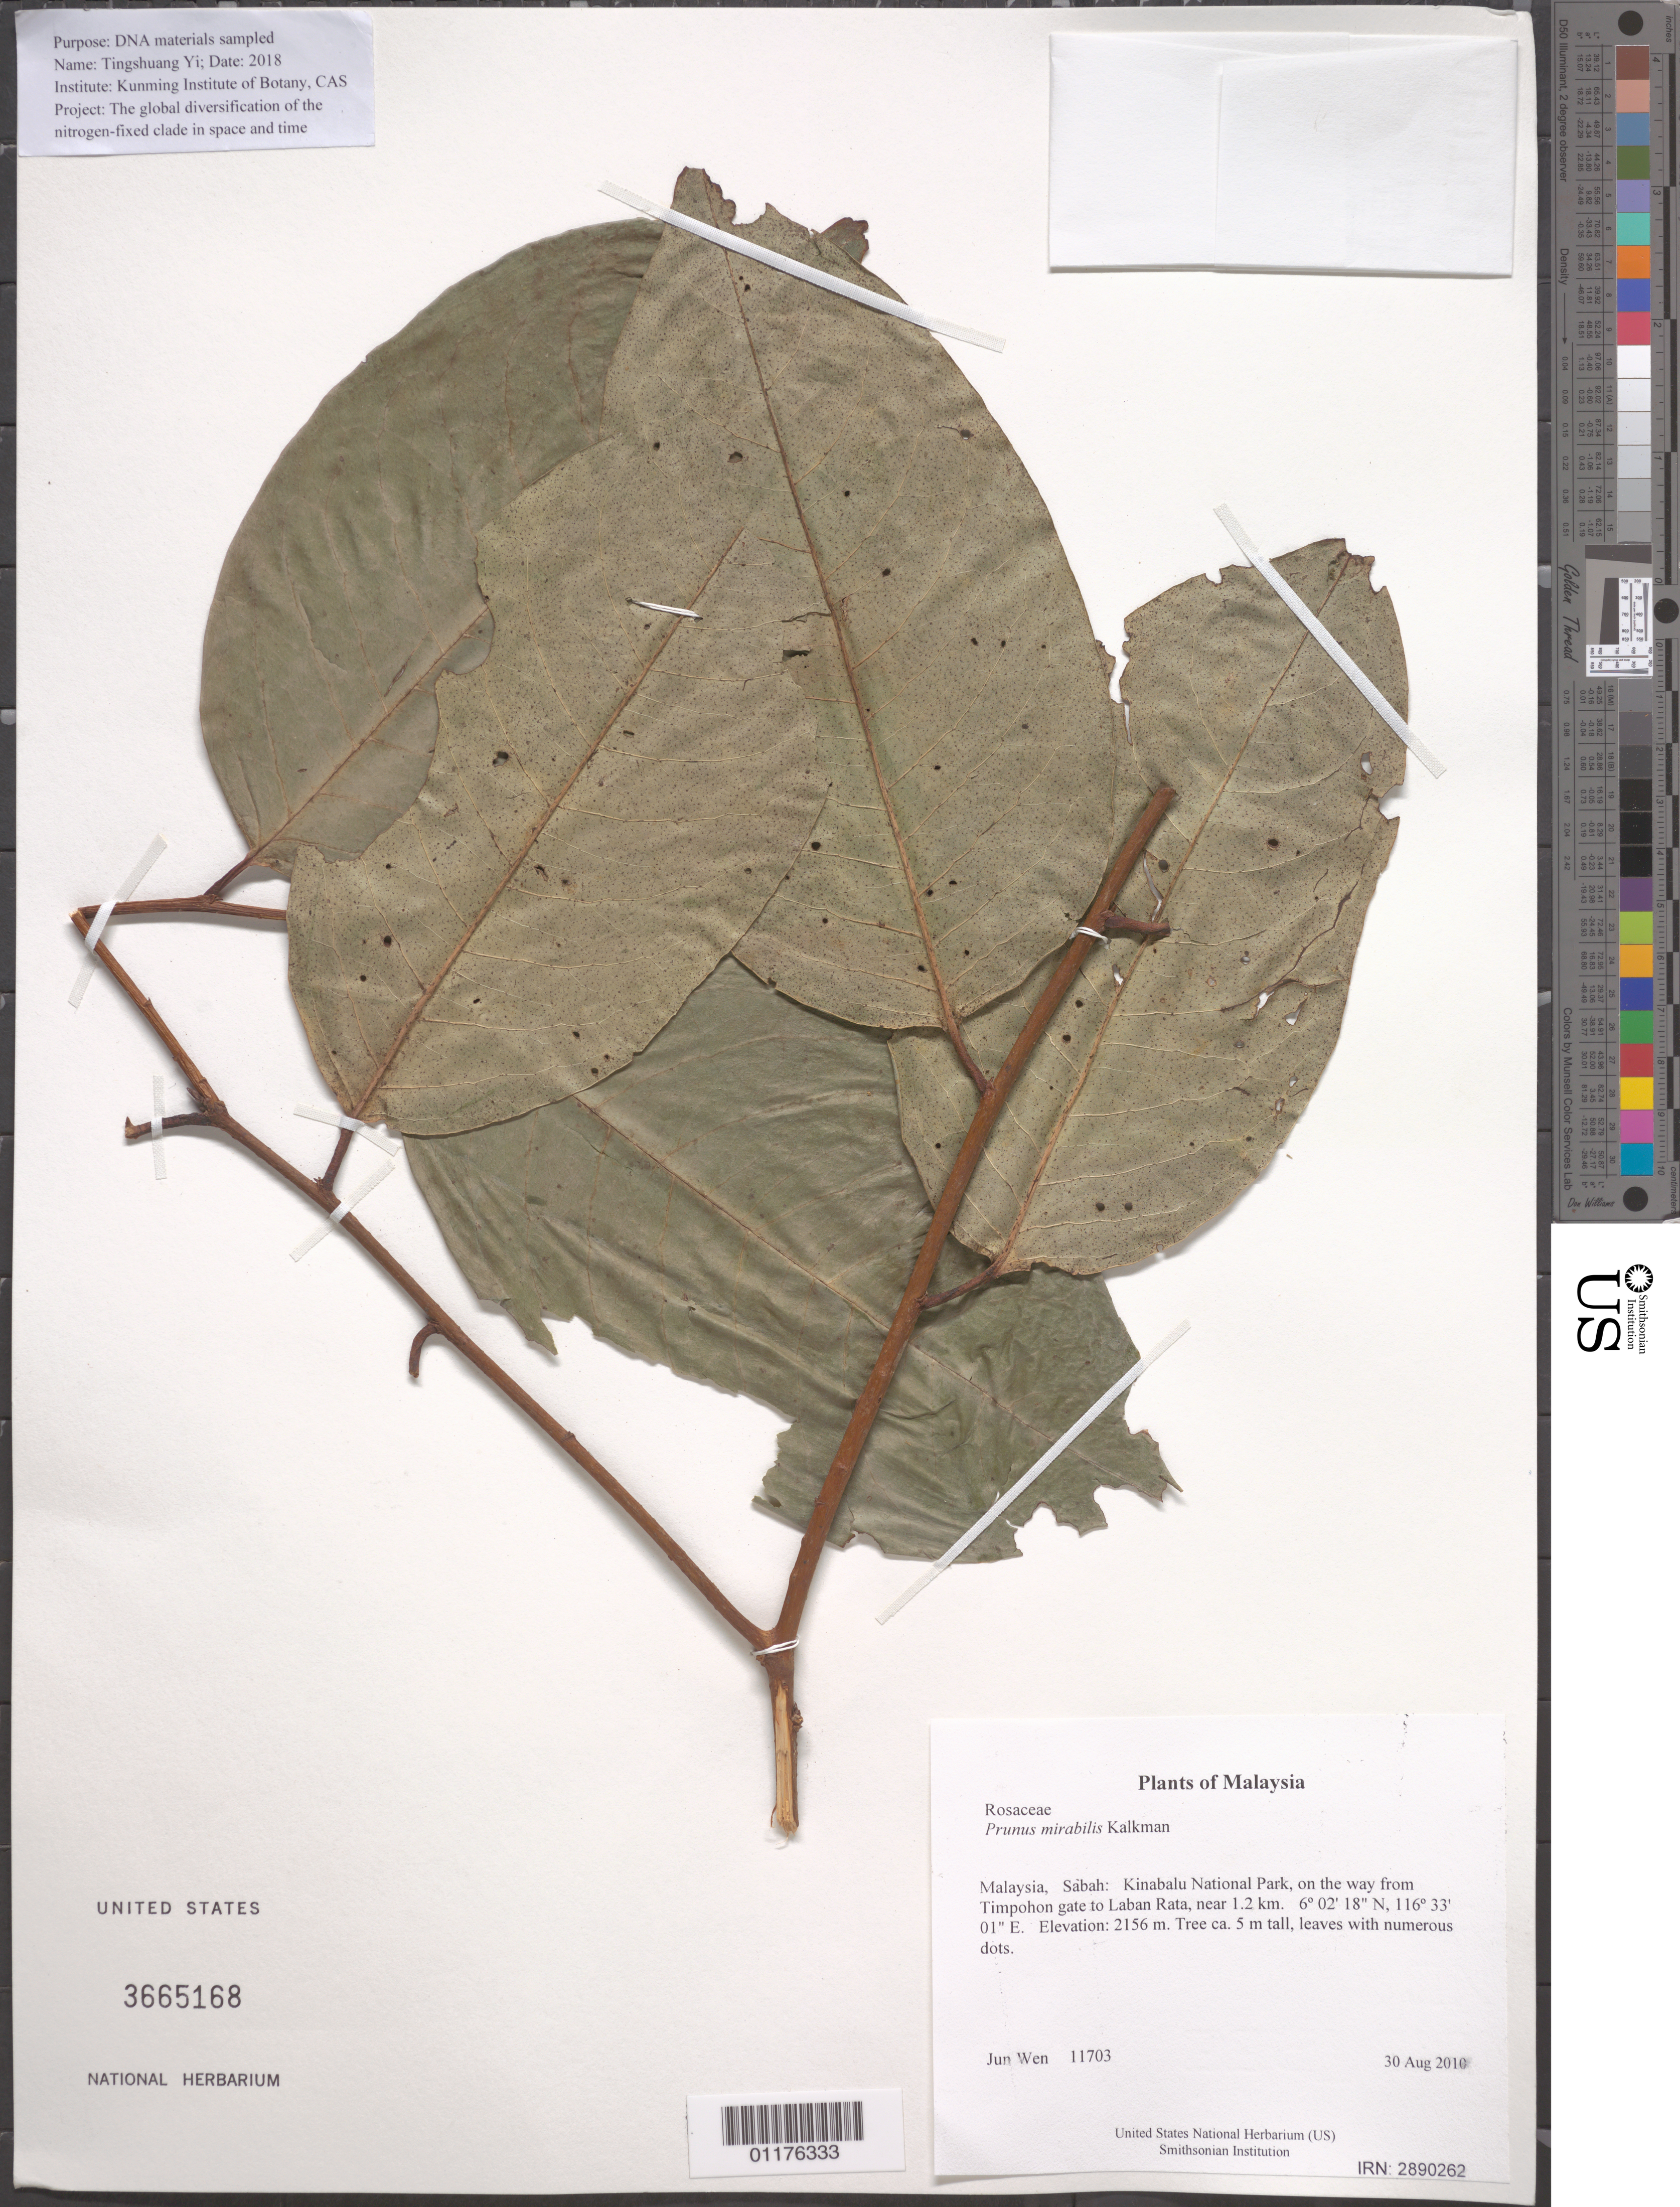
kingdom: Plantae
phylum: Tracheophyta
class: Magnoliopsida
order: Rosales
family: Rosaceae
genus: Prunus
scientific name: Prunus mirabilis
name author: Kalkman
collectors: J. Wen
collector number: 11703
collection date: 2010-08-30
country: Malaysia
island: Borneo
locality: Sabah: Kinabalu National Park, on the way from Timpohon gate to Laban Rata, near 1.2 km.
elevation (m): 2156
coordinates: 06 02.301 N, 116 33.020 E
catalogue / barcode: US 3665168